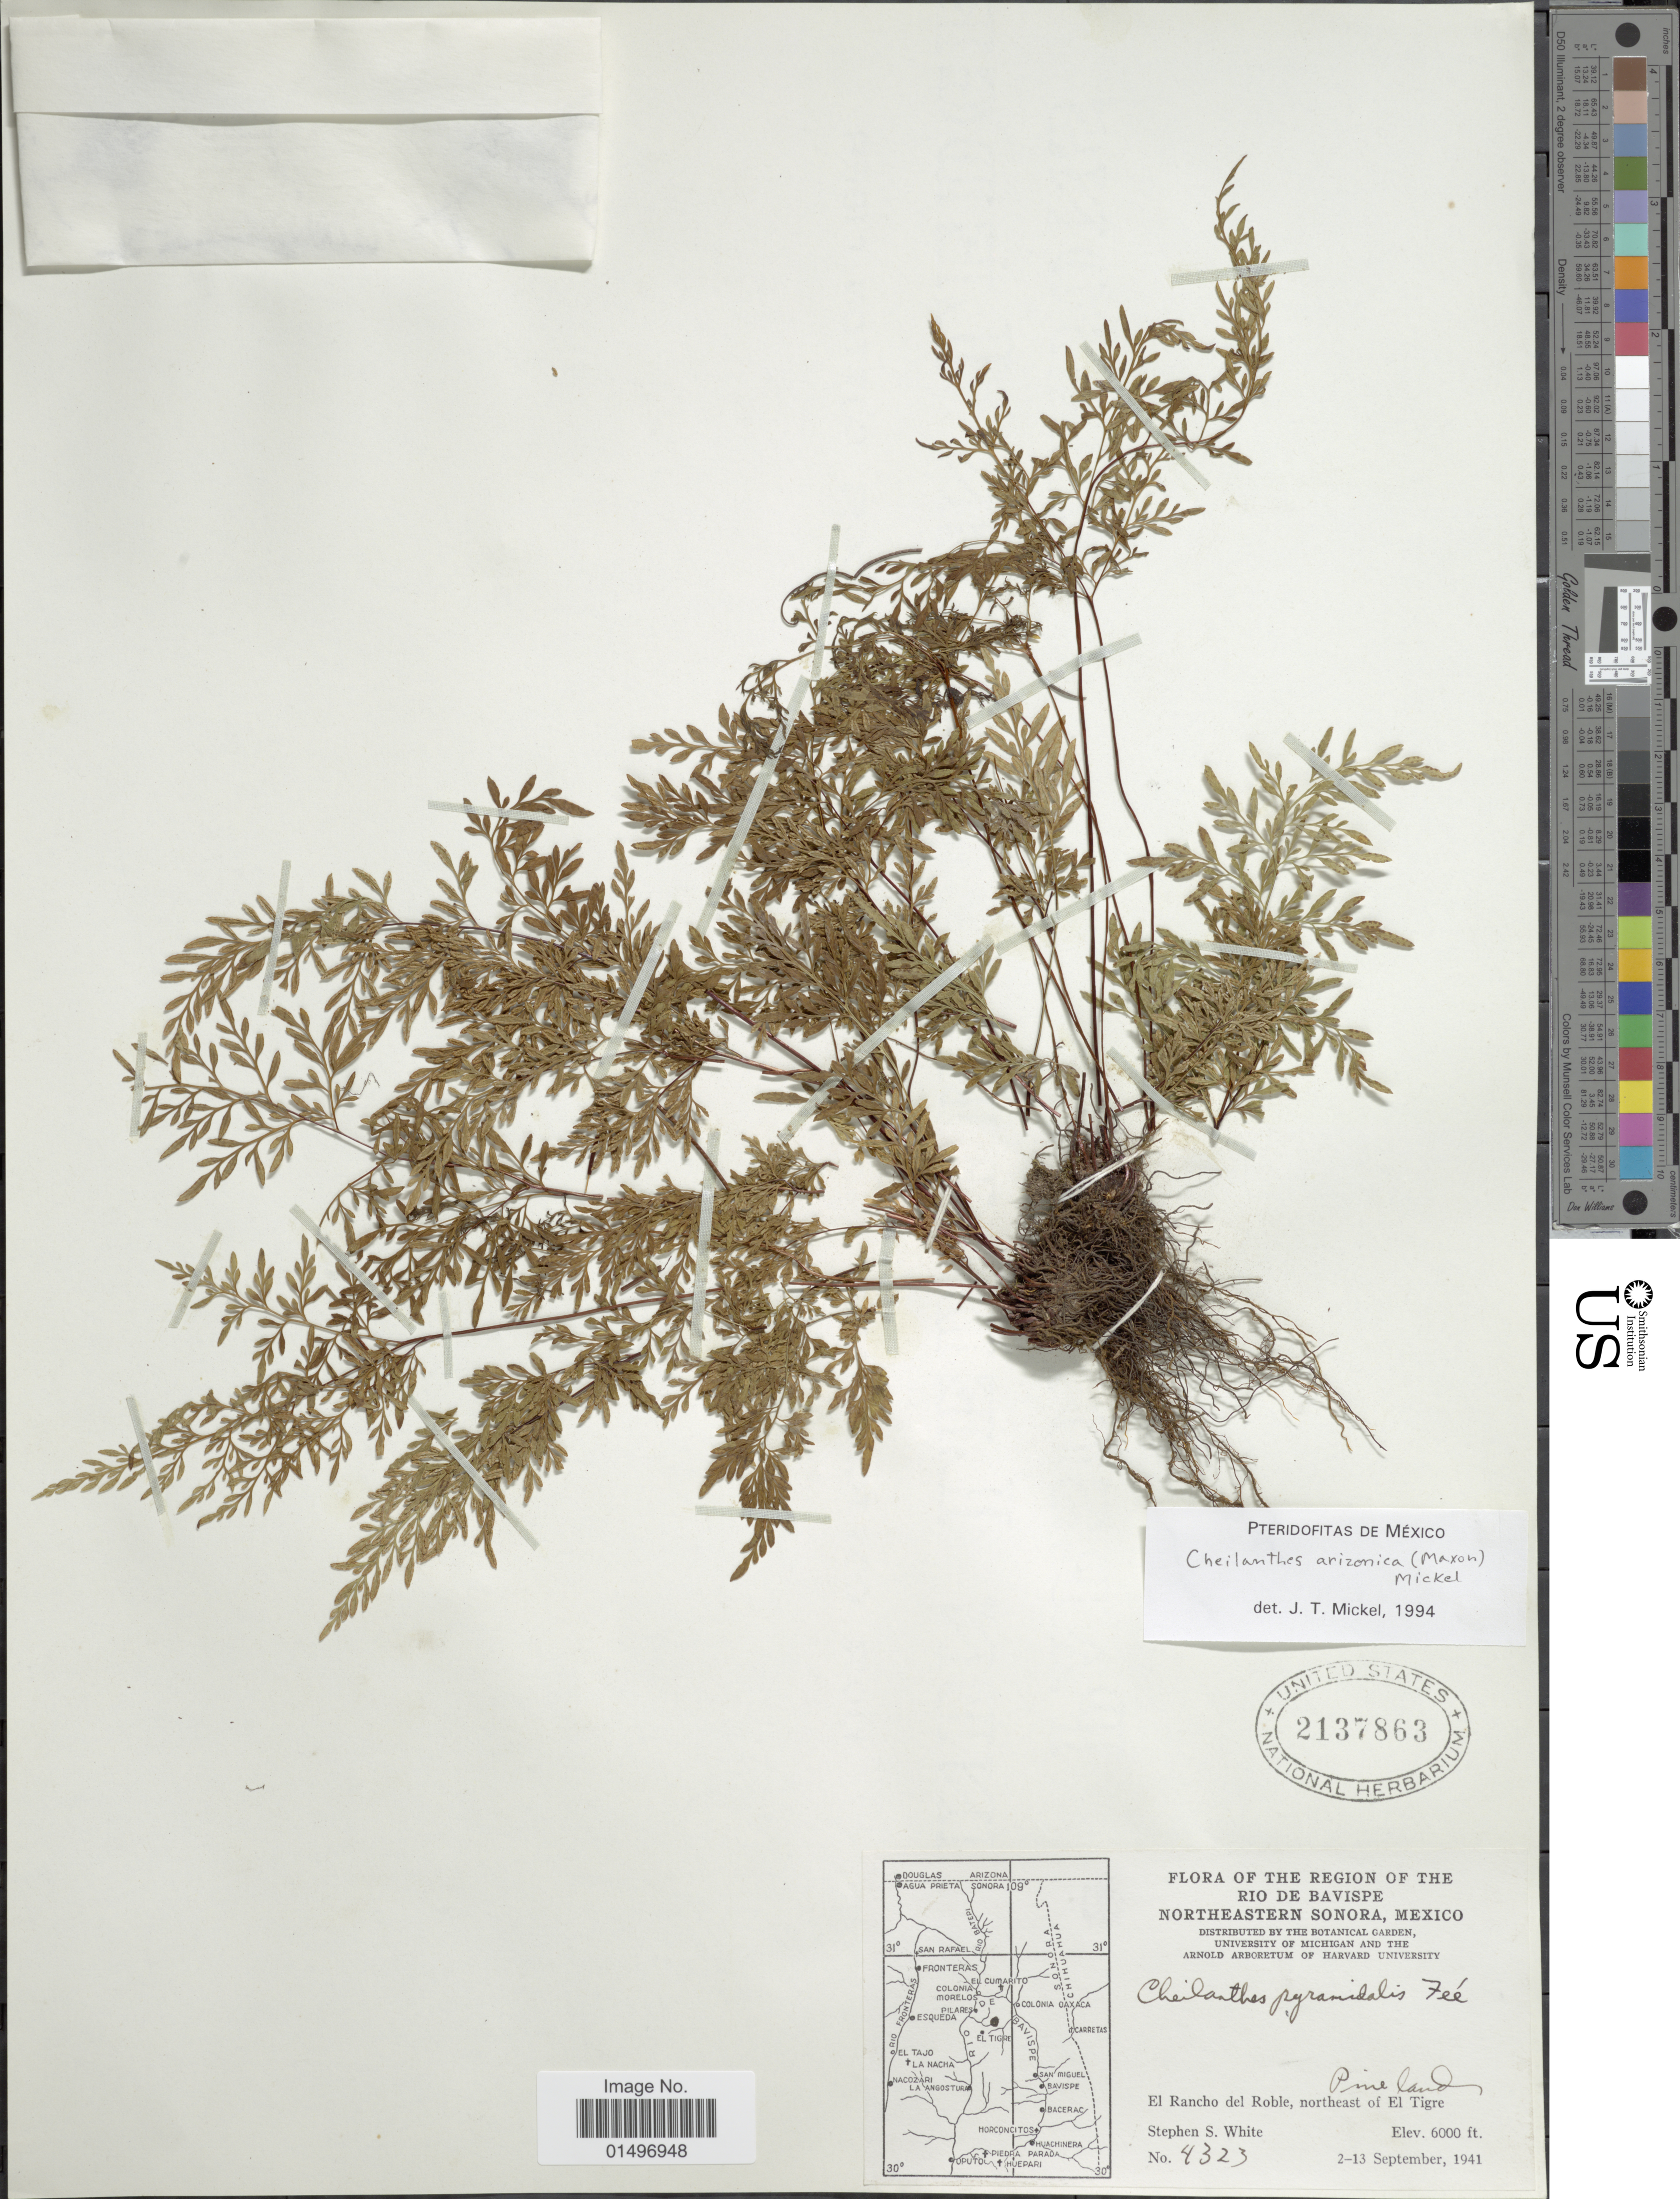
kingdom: Plantae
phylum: Tracheophyta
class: Polypodiopsida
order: Polypodiales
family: Pteridaceae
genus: Gaga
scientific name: Gaga arizonica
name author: (Maxon) Fay W. Li & Windham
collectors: S. S. White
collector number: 4323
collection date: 1941-09-02/1941-09-13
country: Mexico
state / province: Sonora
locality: Region of the Rio de Bavispe, Northeastern Sonora, Mexico, El Rancho del Roble, northeast of El Tigre.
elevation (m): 1829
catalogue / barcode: US 2137863